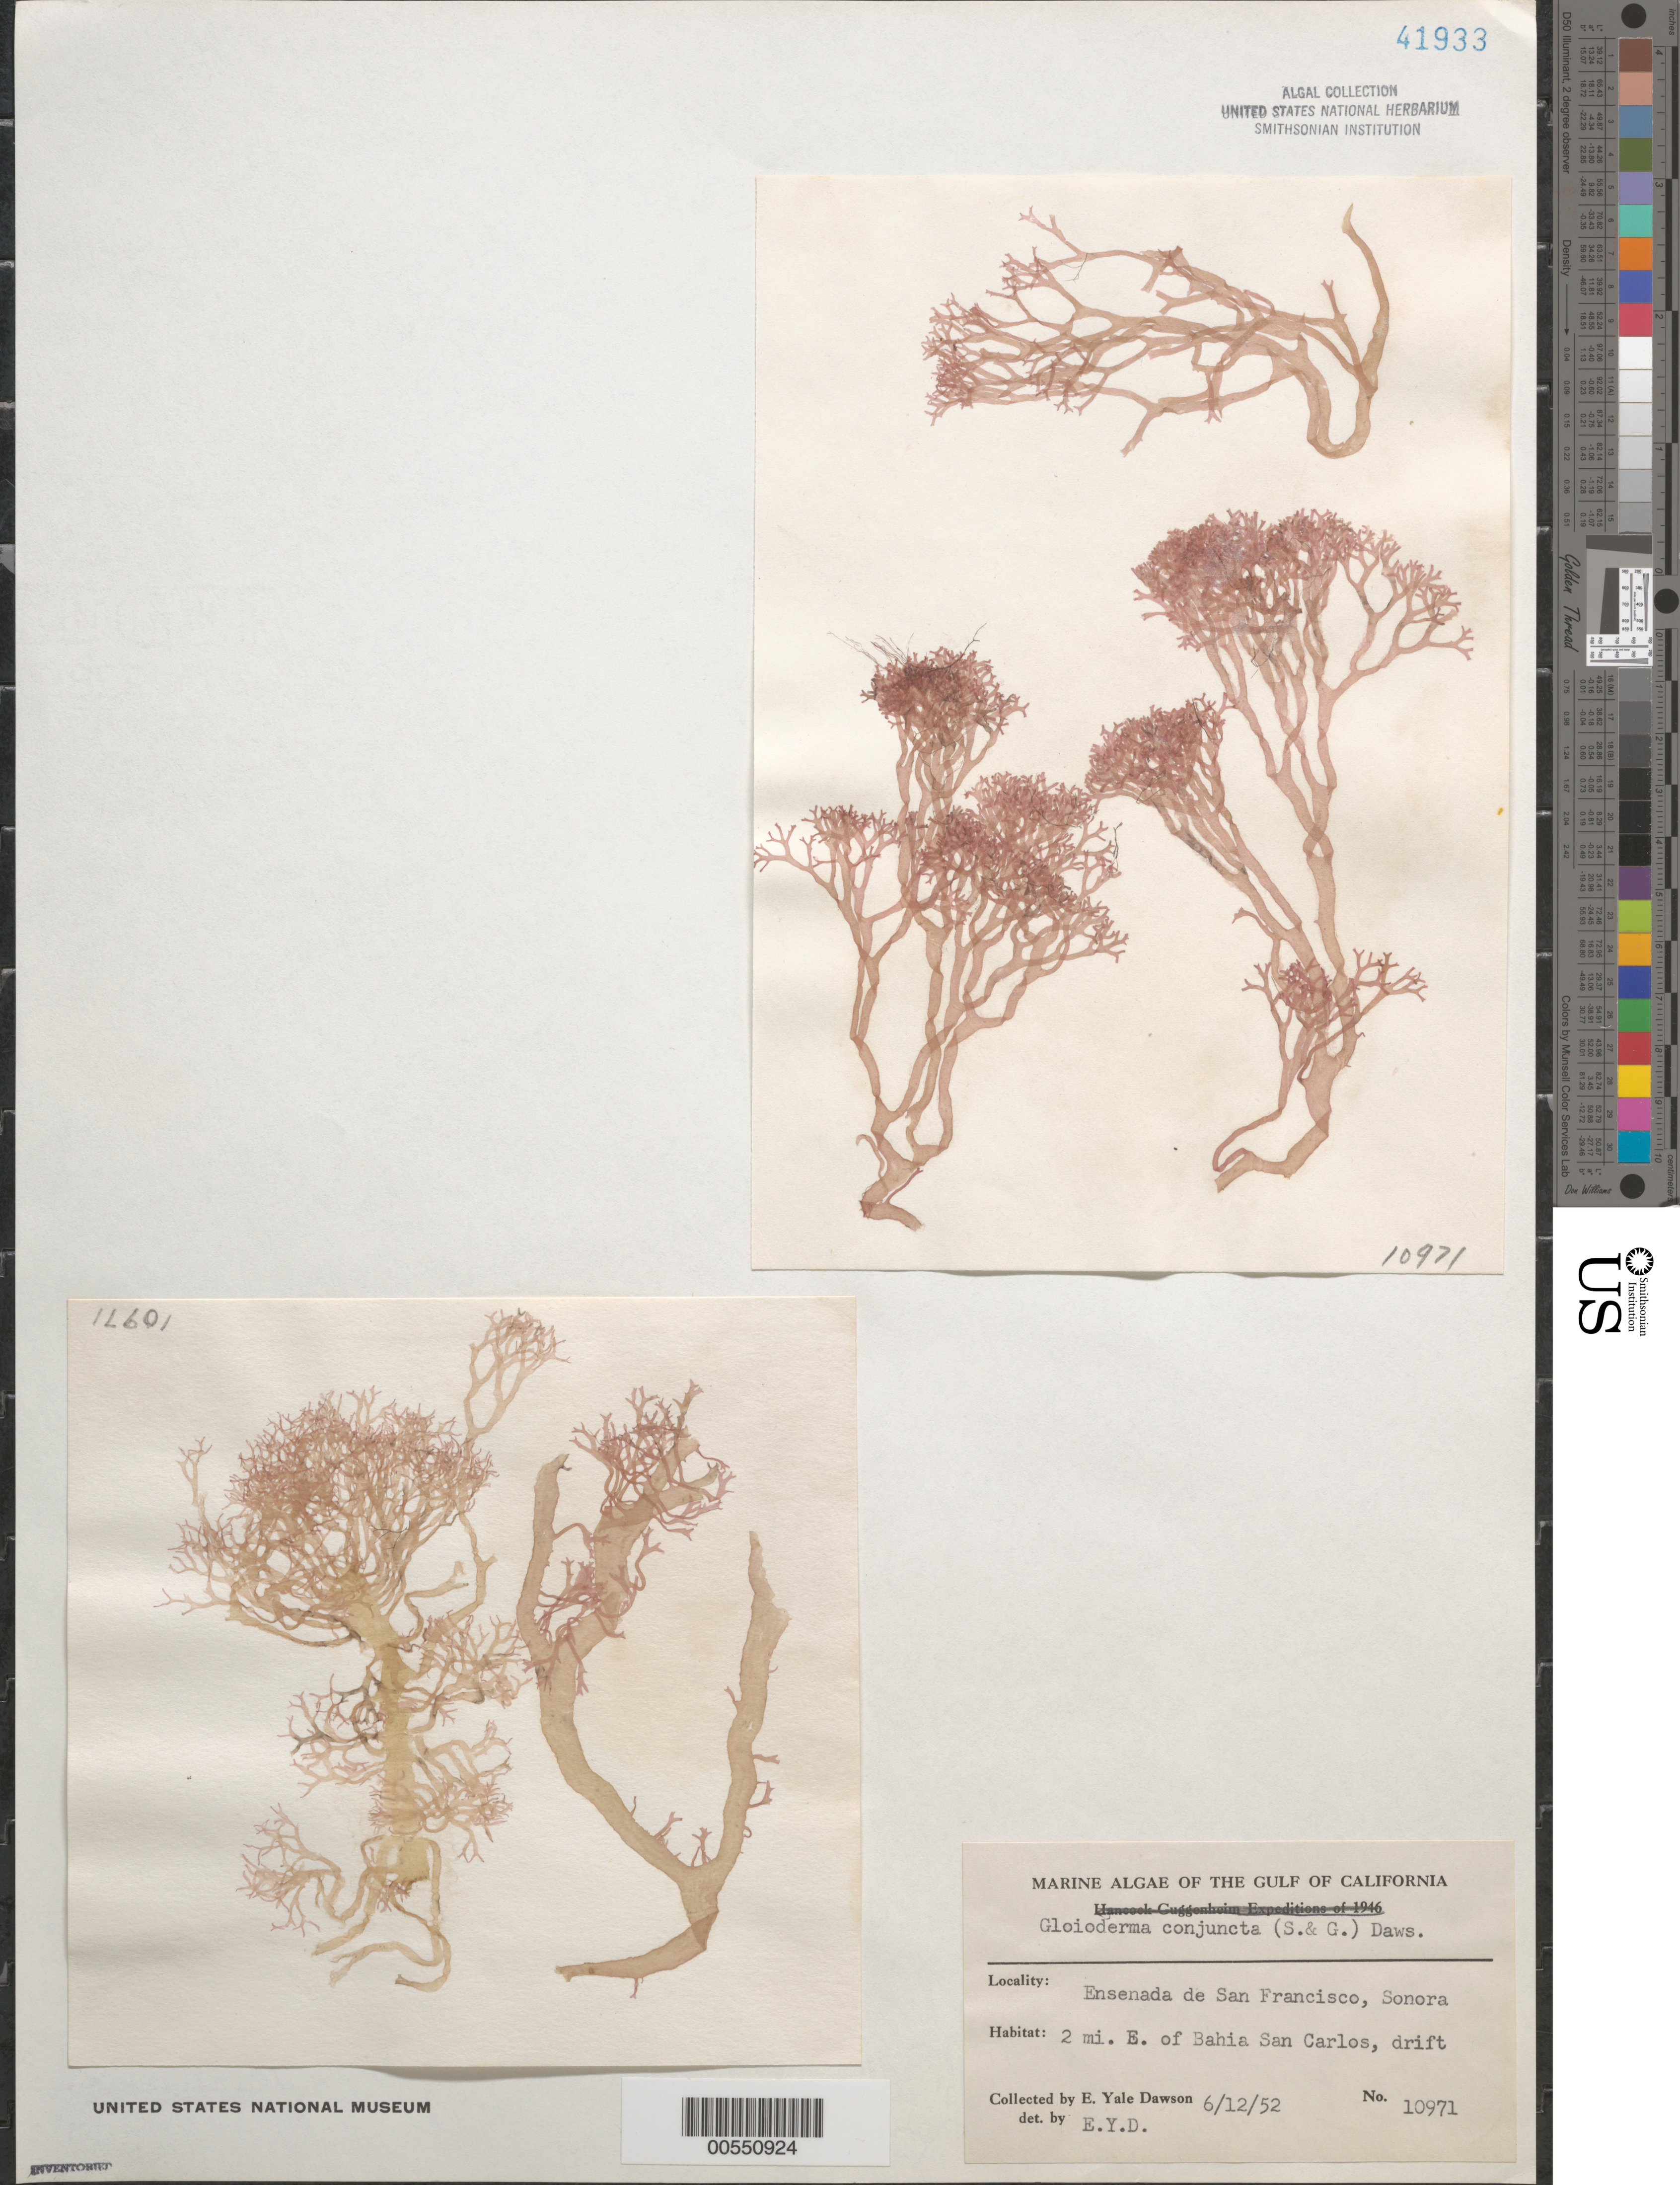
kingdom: Plantae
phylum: Rhodophyta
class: Florideophyceae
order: Rhodymeniales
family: Faucheaceae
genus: Gloioderma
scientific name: Gloioderma conjuncta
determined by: Dawson, E. Y.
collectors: E. Y. Dawson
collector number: EYD 10971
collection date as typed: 12 Jun 1952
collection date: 1952-06-12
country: Mexico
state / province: Sonora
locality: Ensenada San Francisco, 2 miles east of Bahia San Carlos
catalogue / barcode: US 41933